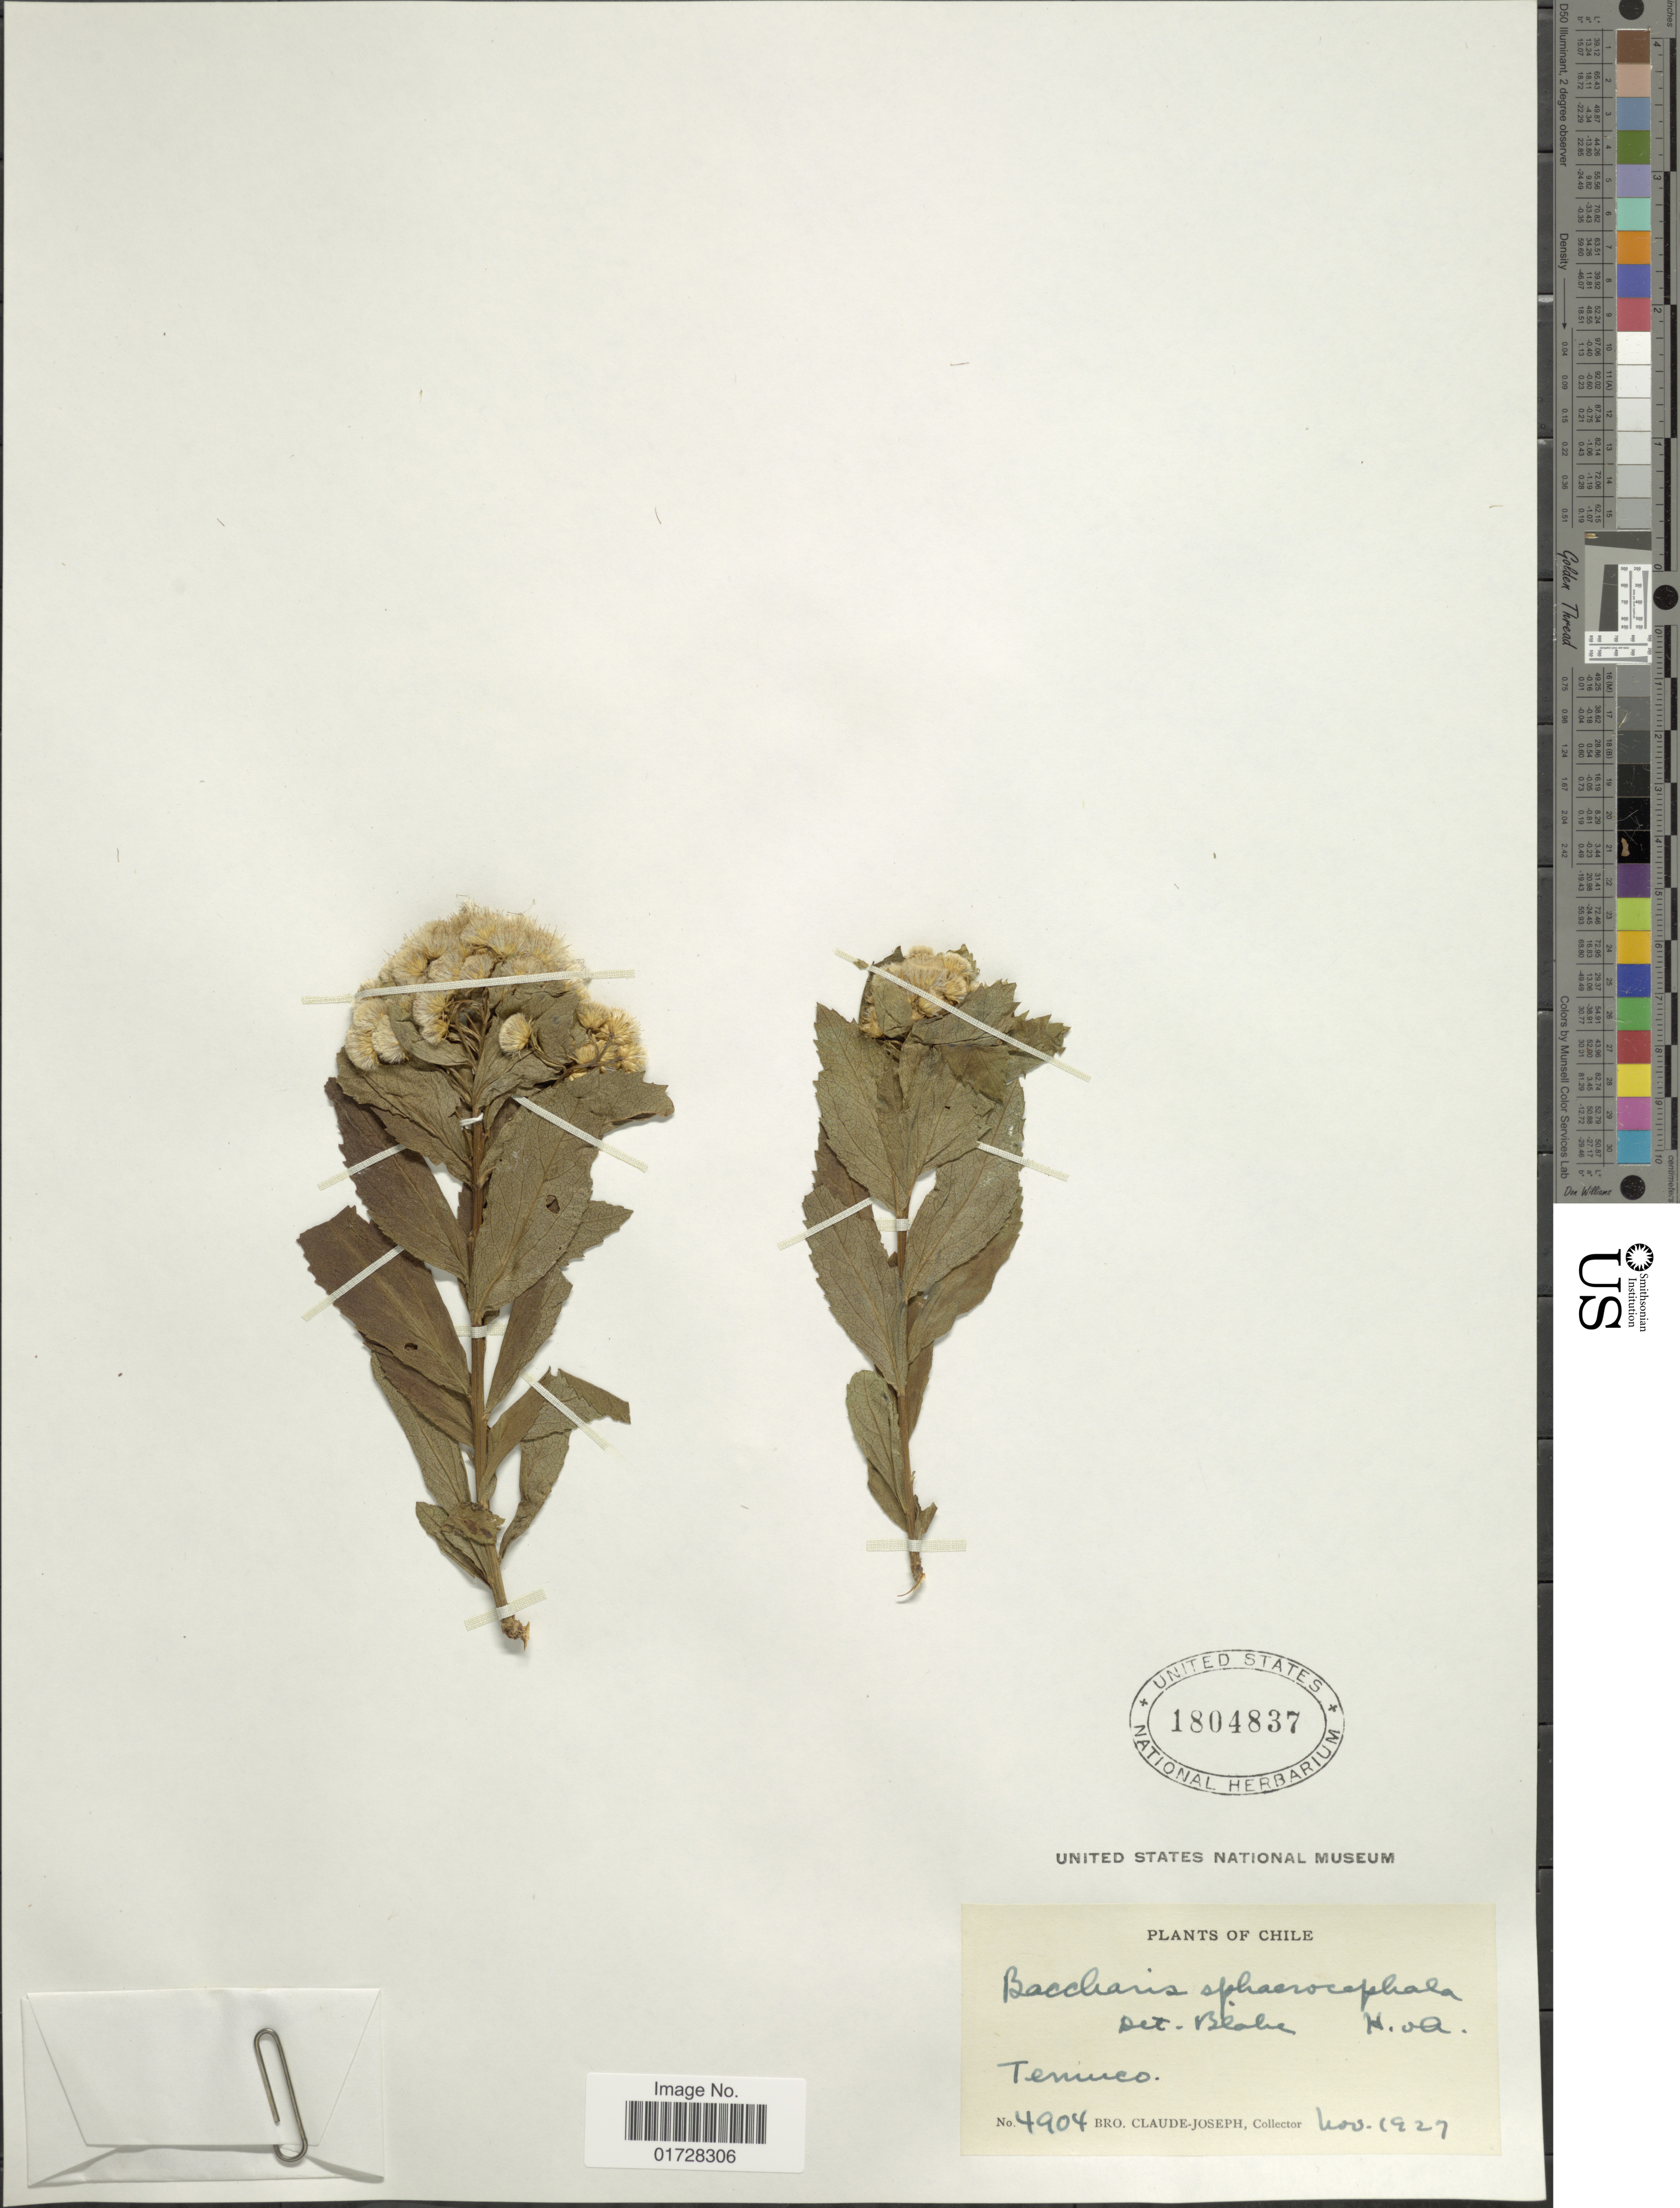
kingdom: Plantae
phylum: Tracheophyta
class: Magnoliopsida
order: Asterales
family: Asteraceae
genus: Baccharis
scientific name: Baccharis sphaerocephala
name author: Hook. & Arn.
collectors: Bro. Claude-Joseph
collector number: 4904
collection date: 1927-11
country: Chile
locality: Temuco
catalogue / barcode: US 1804837